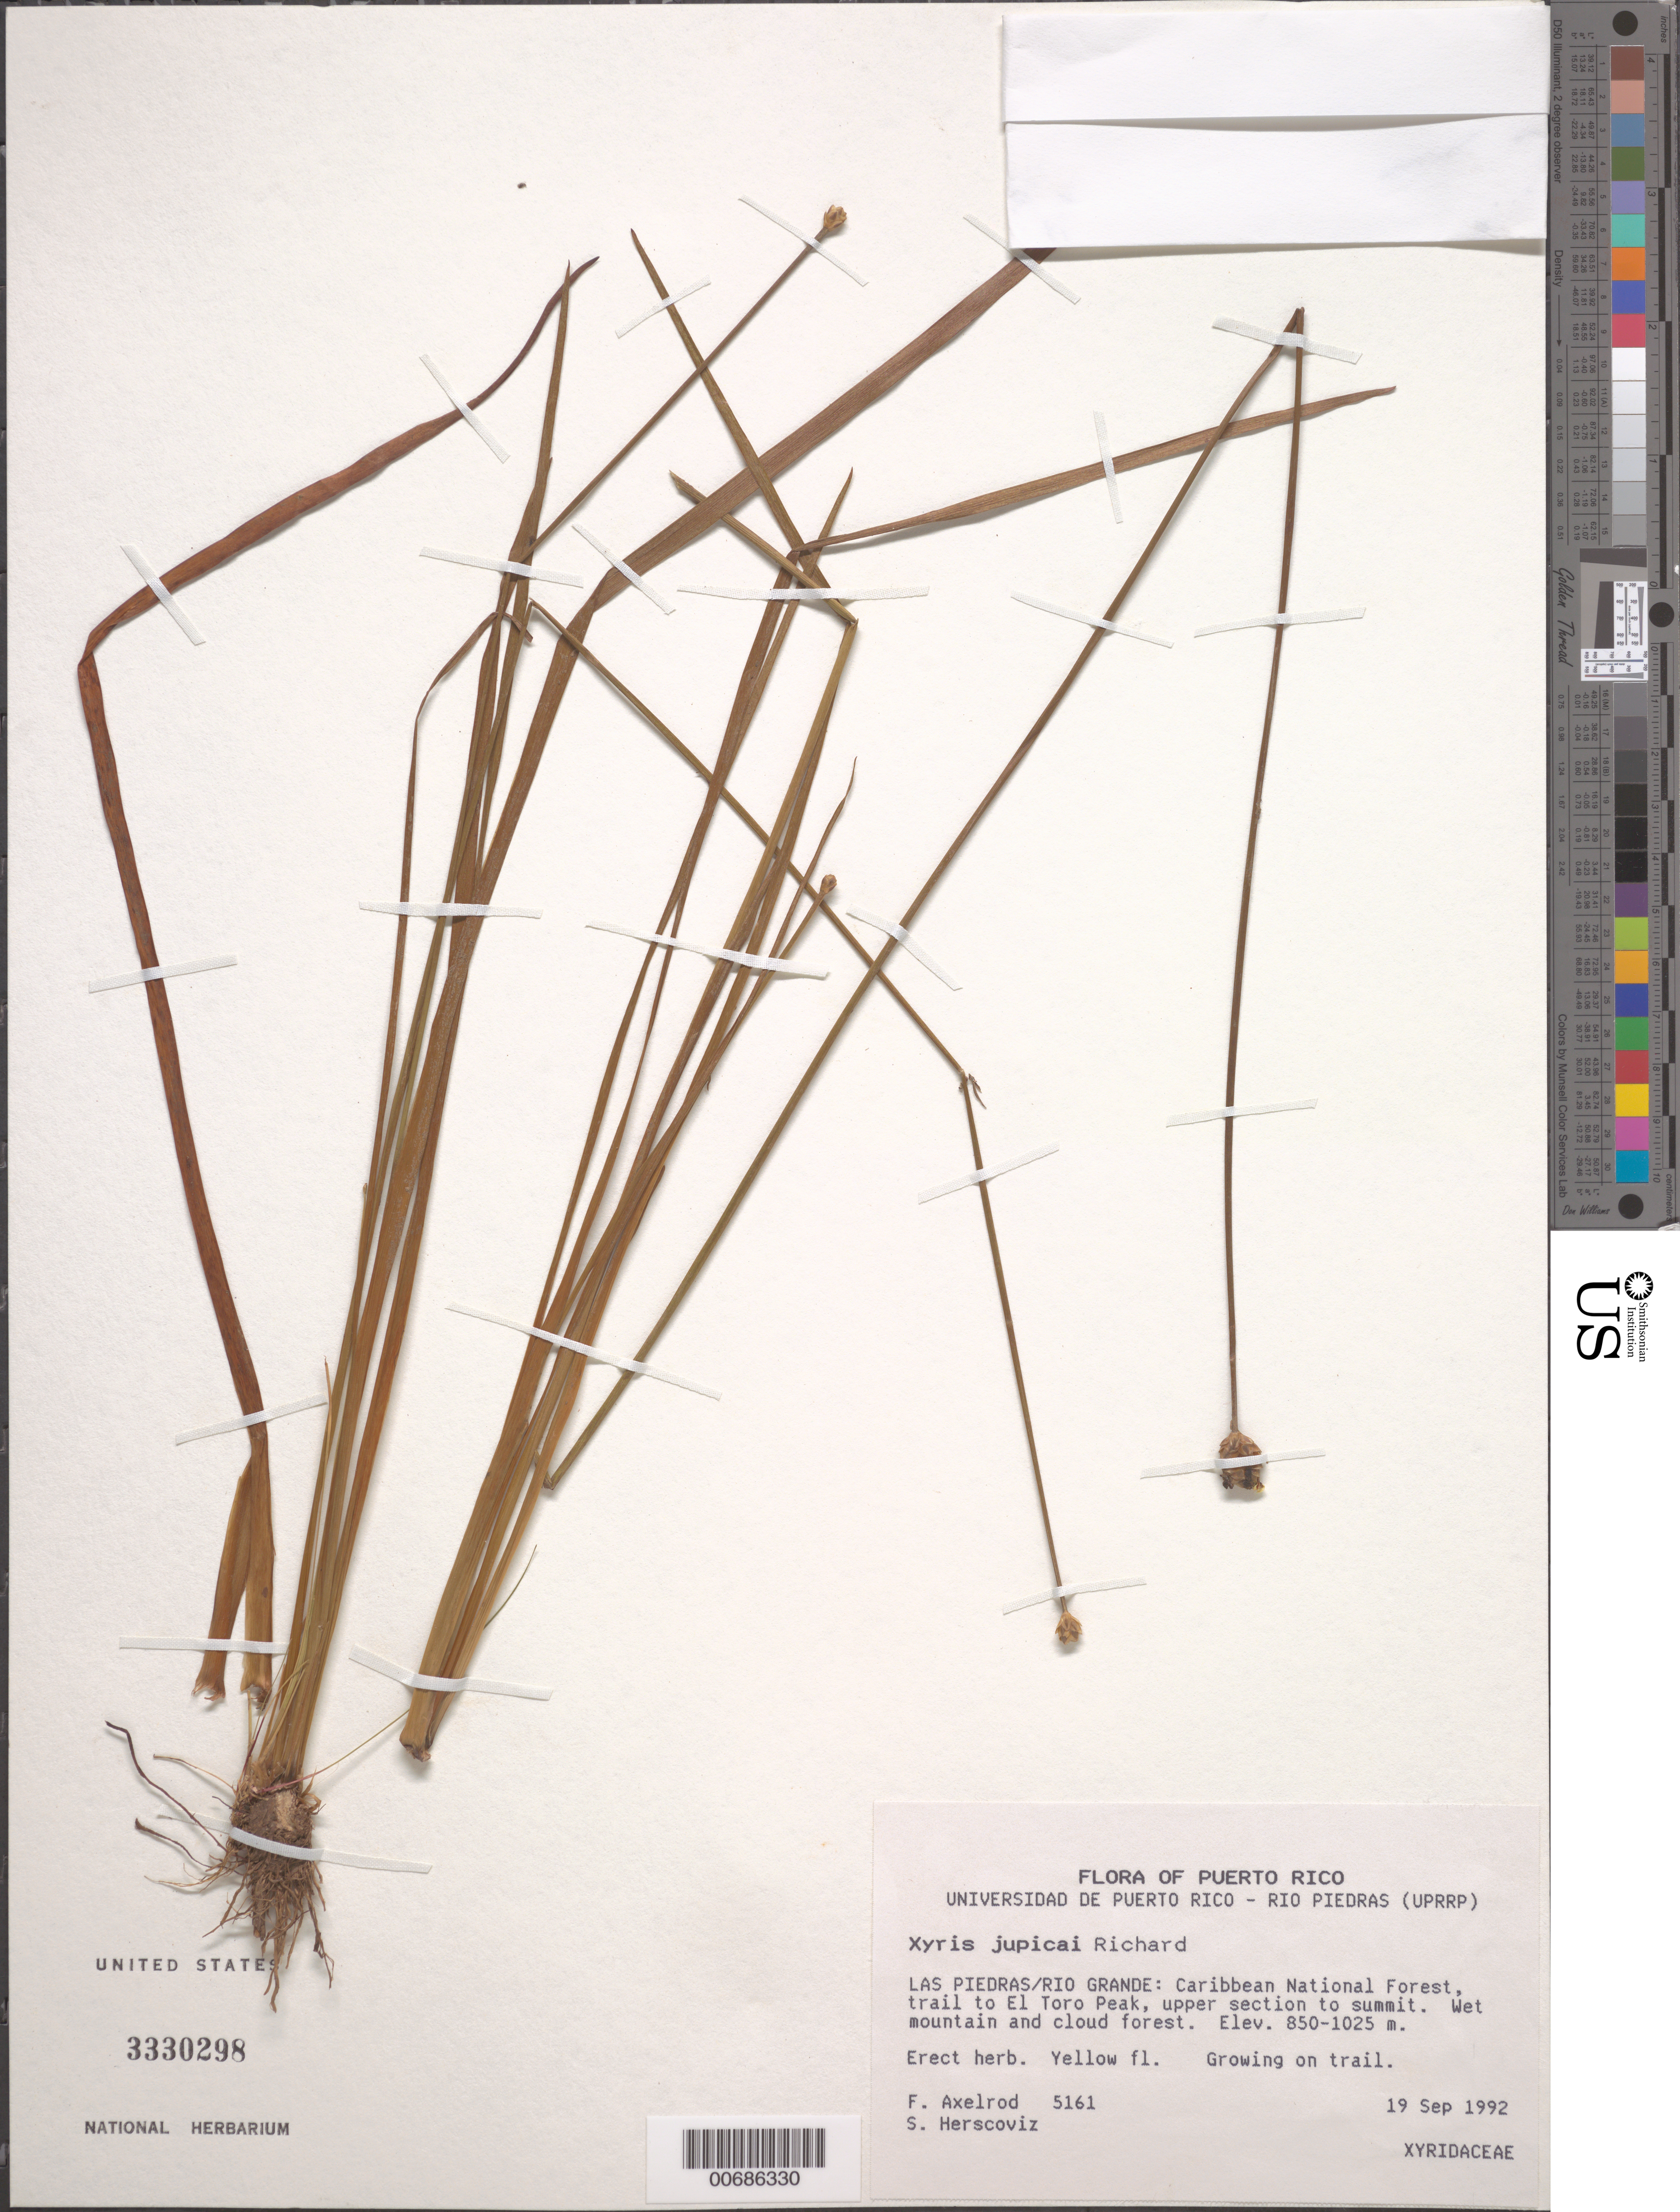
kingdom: Plantae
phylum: Tracheophyta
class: Liliopsida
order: Poales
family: Xyridaceae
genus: Xyris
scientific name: Xyris jupicai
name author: Rich.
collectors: F. S. Axelrod & S. Herscoviz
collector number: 5161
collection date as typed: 19 Sep 1992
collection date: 1992-09-19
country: Puerto Rico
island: Greater Antilles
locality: Las Piedras/Rio Grande: Caribbean Natl. Forest, trail to El Toro Peak, upper section to summit.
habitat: Wet mountain and cloud forest. Growing on the trail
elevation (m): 850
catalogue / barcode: US 3330298